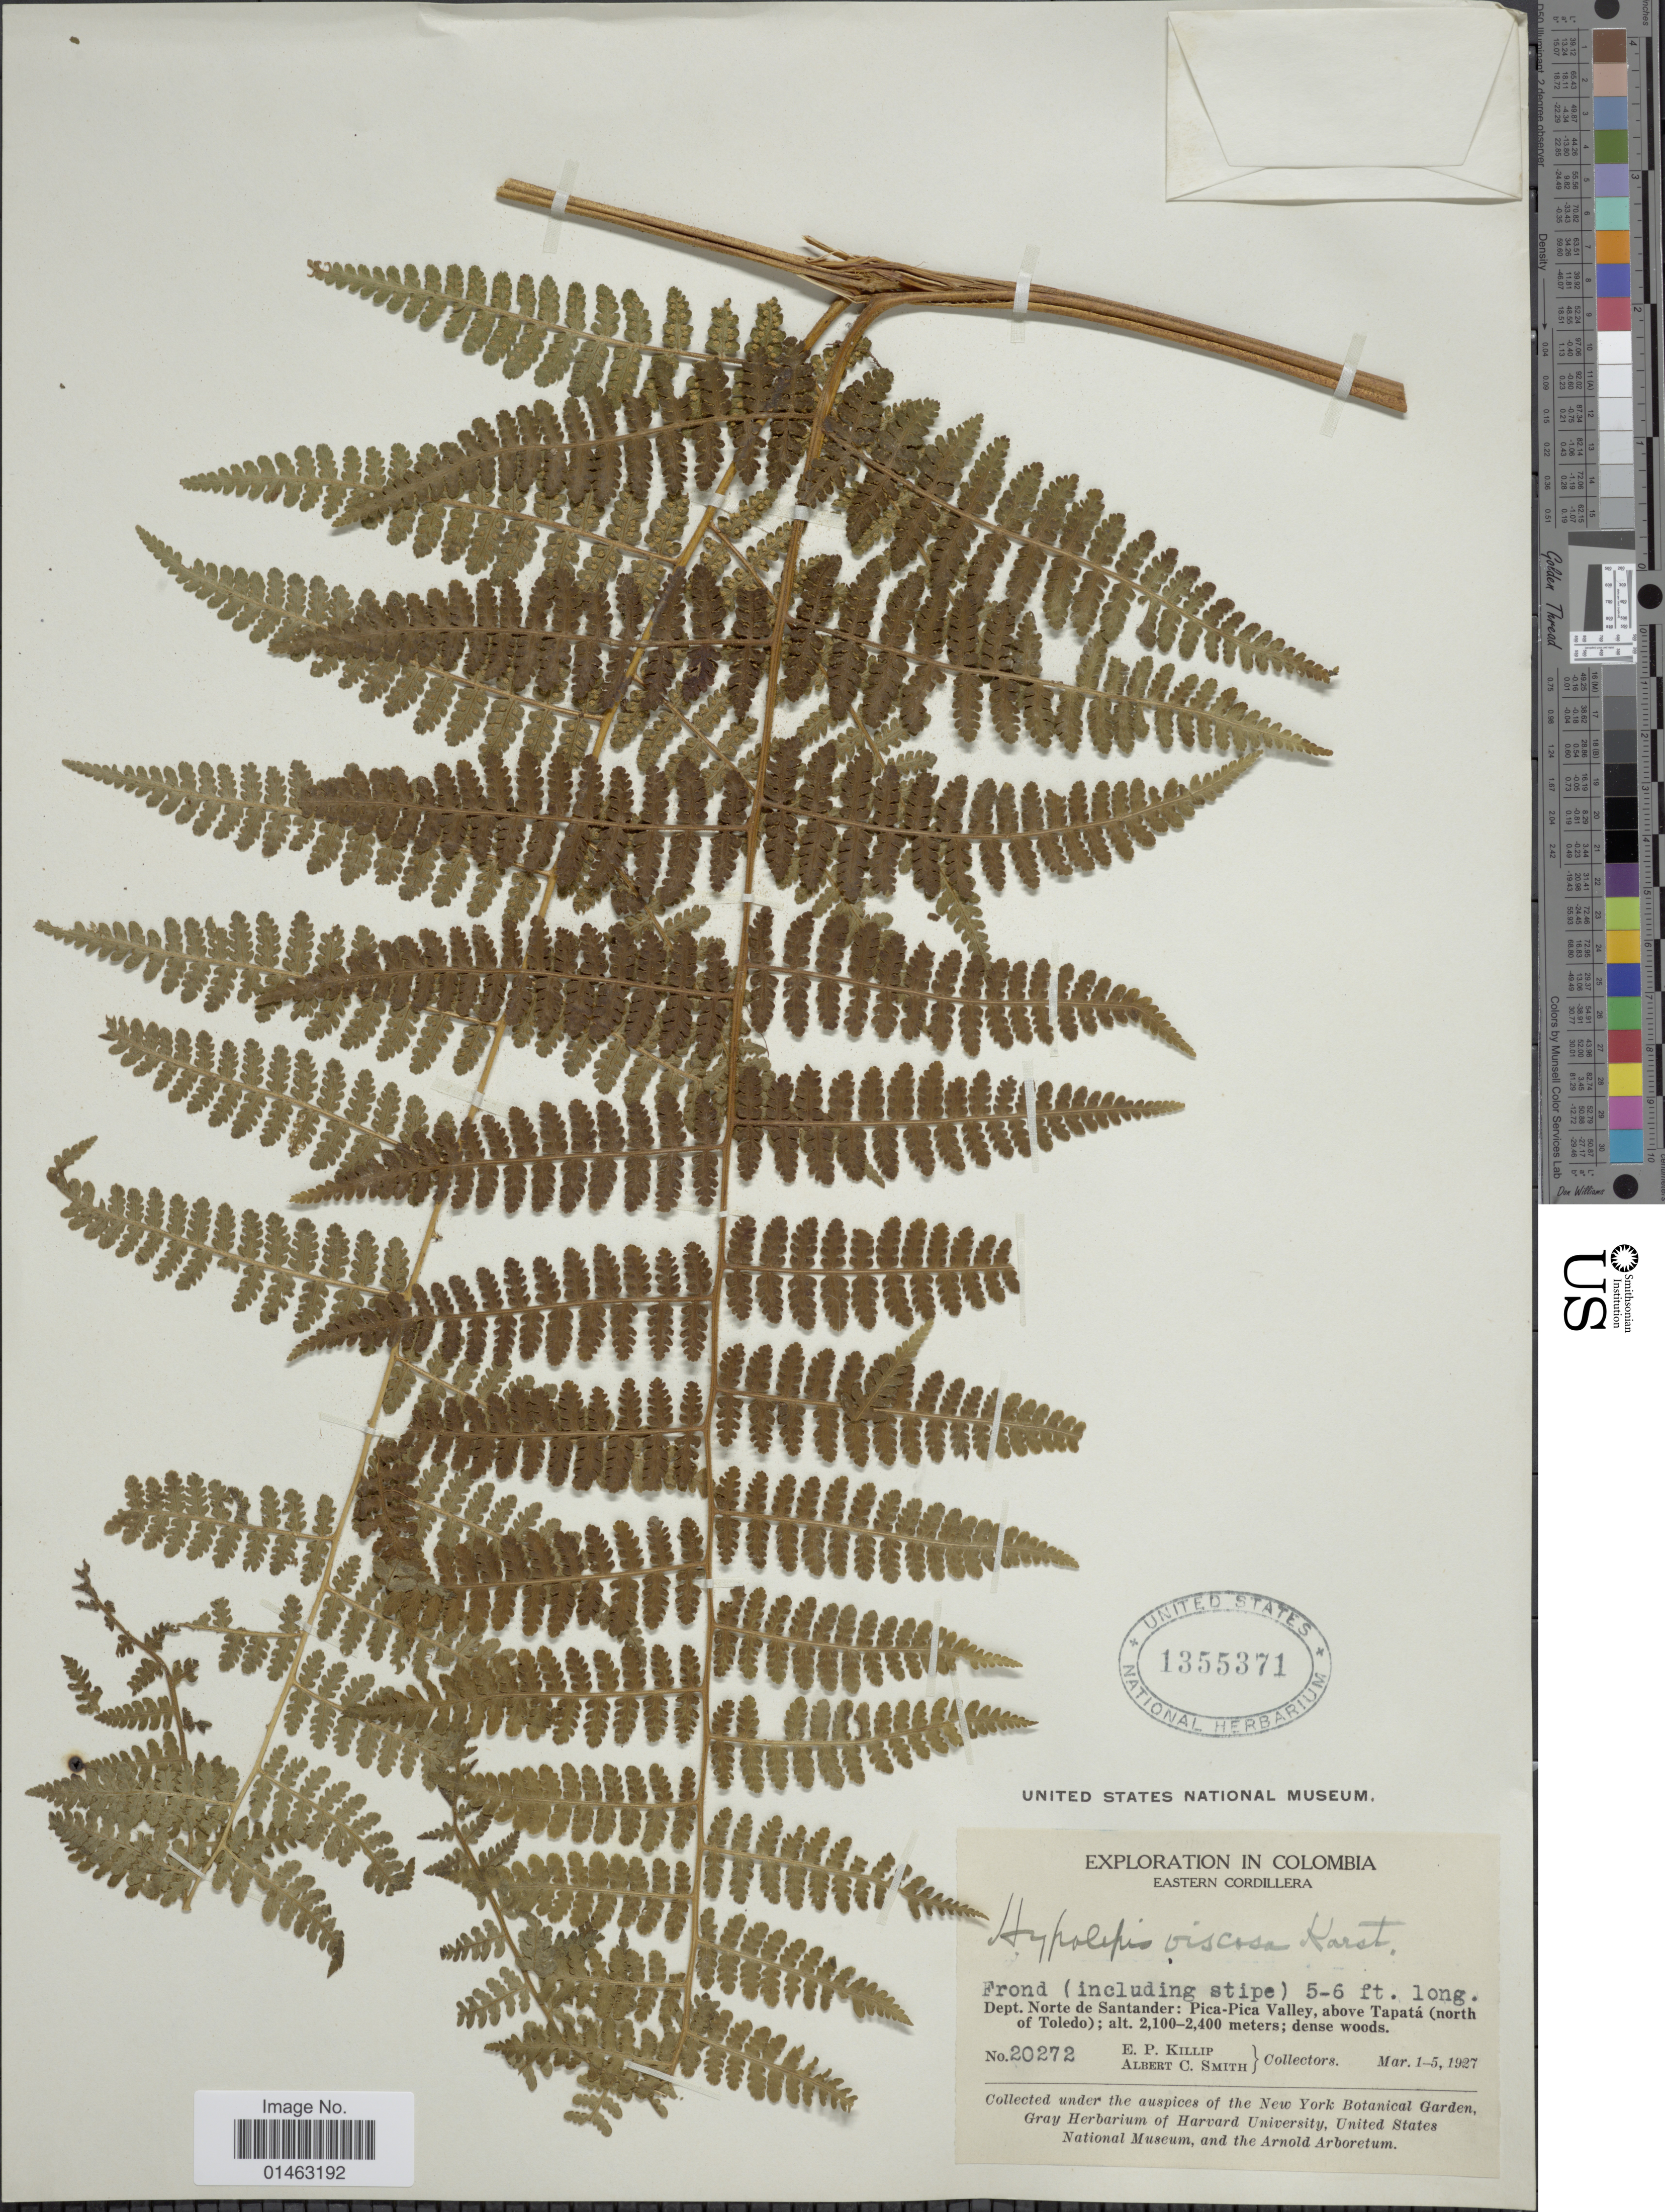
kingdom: Plantae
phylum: Tracheophyta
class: Polypodiopsida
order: Polypodiales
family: Dennstaedtiaceae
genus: Hypolepis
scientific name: Hypolepis viscosa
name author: H. Karst.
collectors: E. P. Killip & A. C. Smith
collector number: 20272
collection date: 1927-03-01/1927-03-05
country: Colombia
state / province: Norte de Santander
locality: Eastern Cordillera. Pica-Pica Valley, above Tapatá (north of Toledo)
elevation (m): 2100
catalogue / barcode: US 1355371